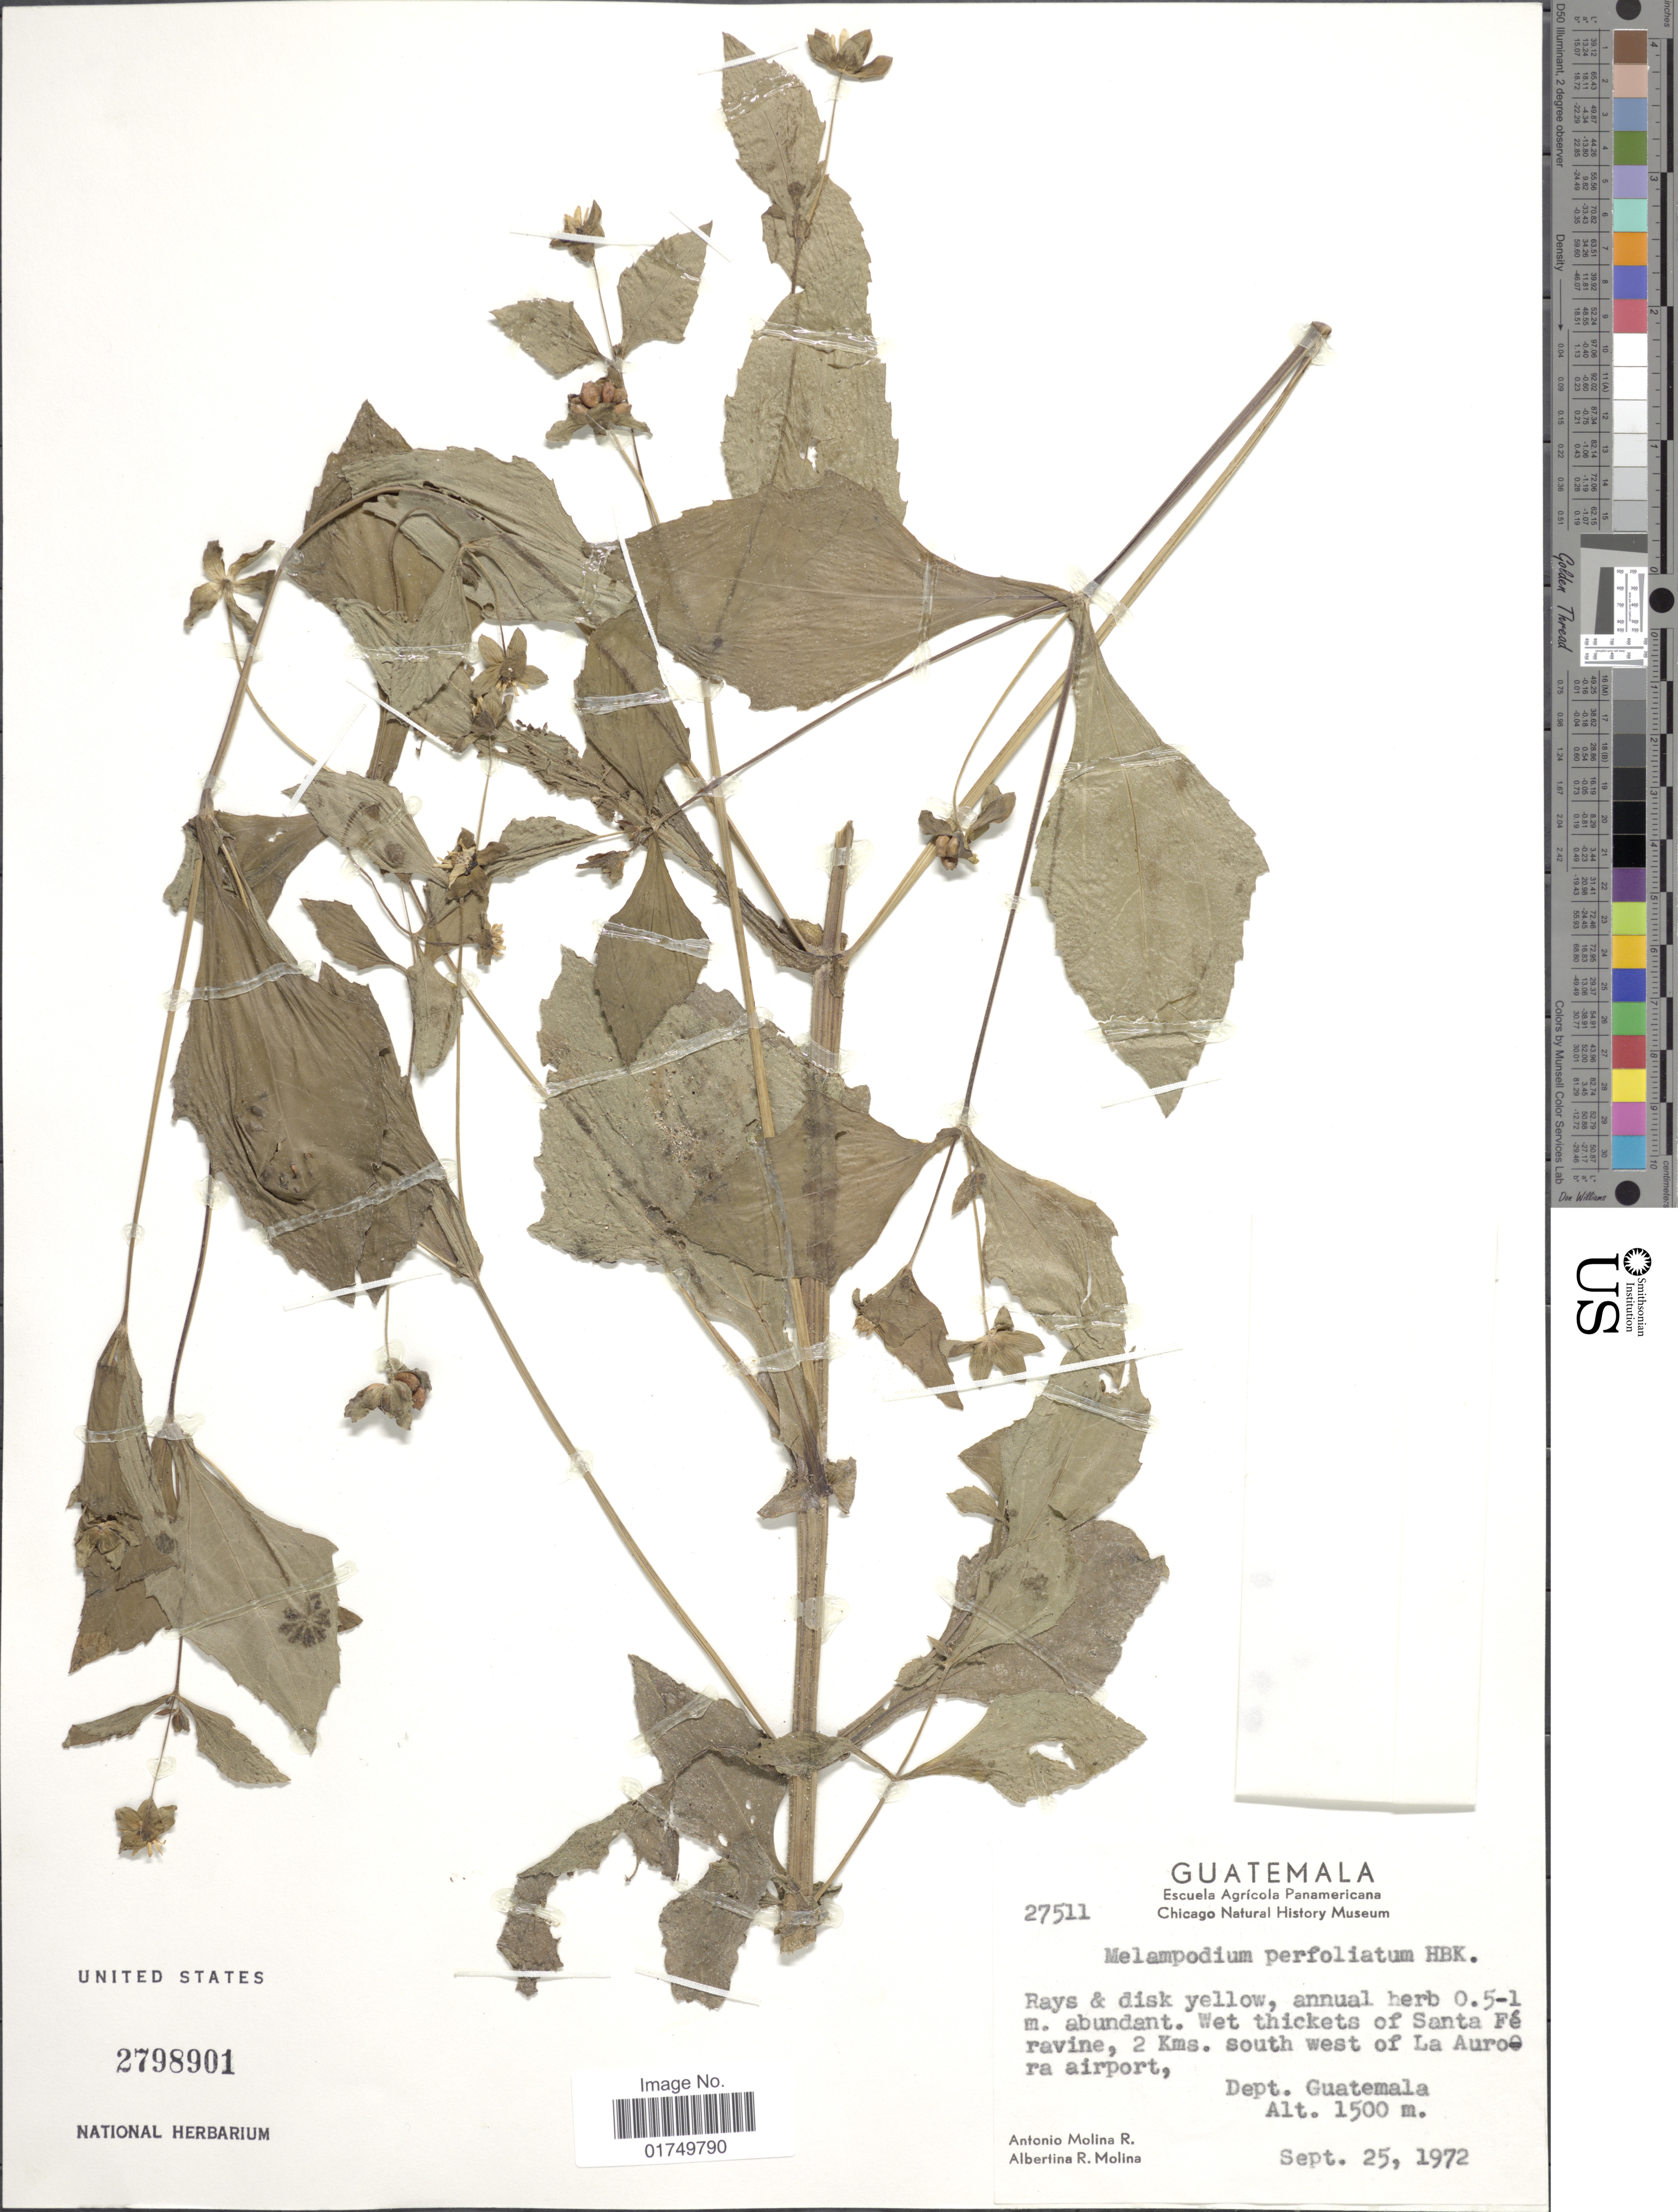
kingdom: Plantae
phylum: Tracheophyta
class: Magnoliopsida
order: Asterales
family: Asteraceae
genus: Melampodium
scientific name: Melampodium perfoliatum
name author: (Cav.) Kunth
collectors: A. Molina R. & A. R. Molina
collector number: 27511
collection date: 1972-09-25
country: Guatemala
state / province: Guatemala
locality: Santa Fé ravine, 2 Kms. south west of La Aurora airport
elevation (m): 1500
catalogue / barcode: US 2798901